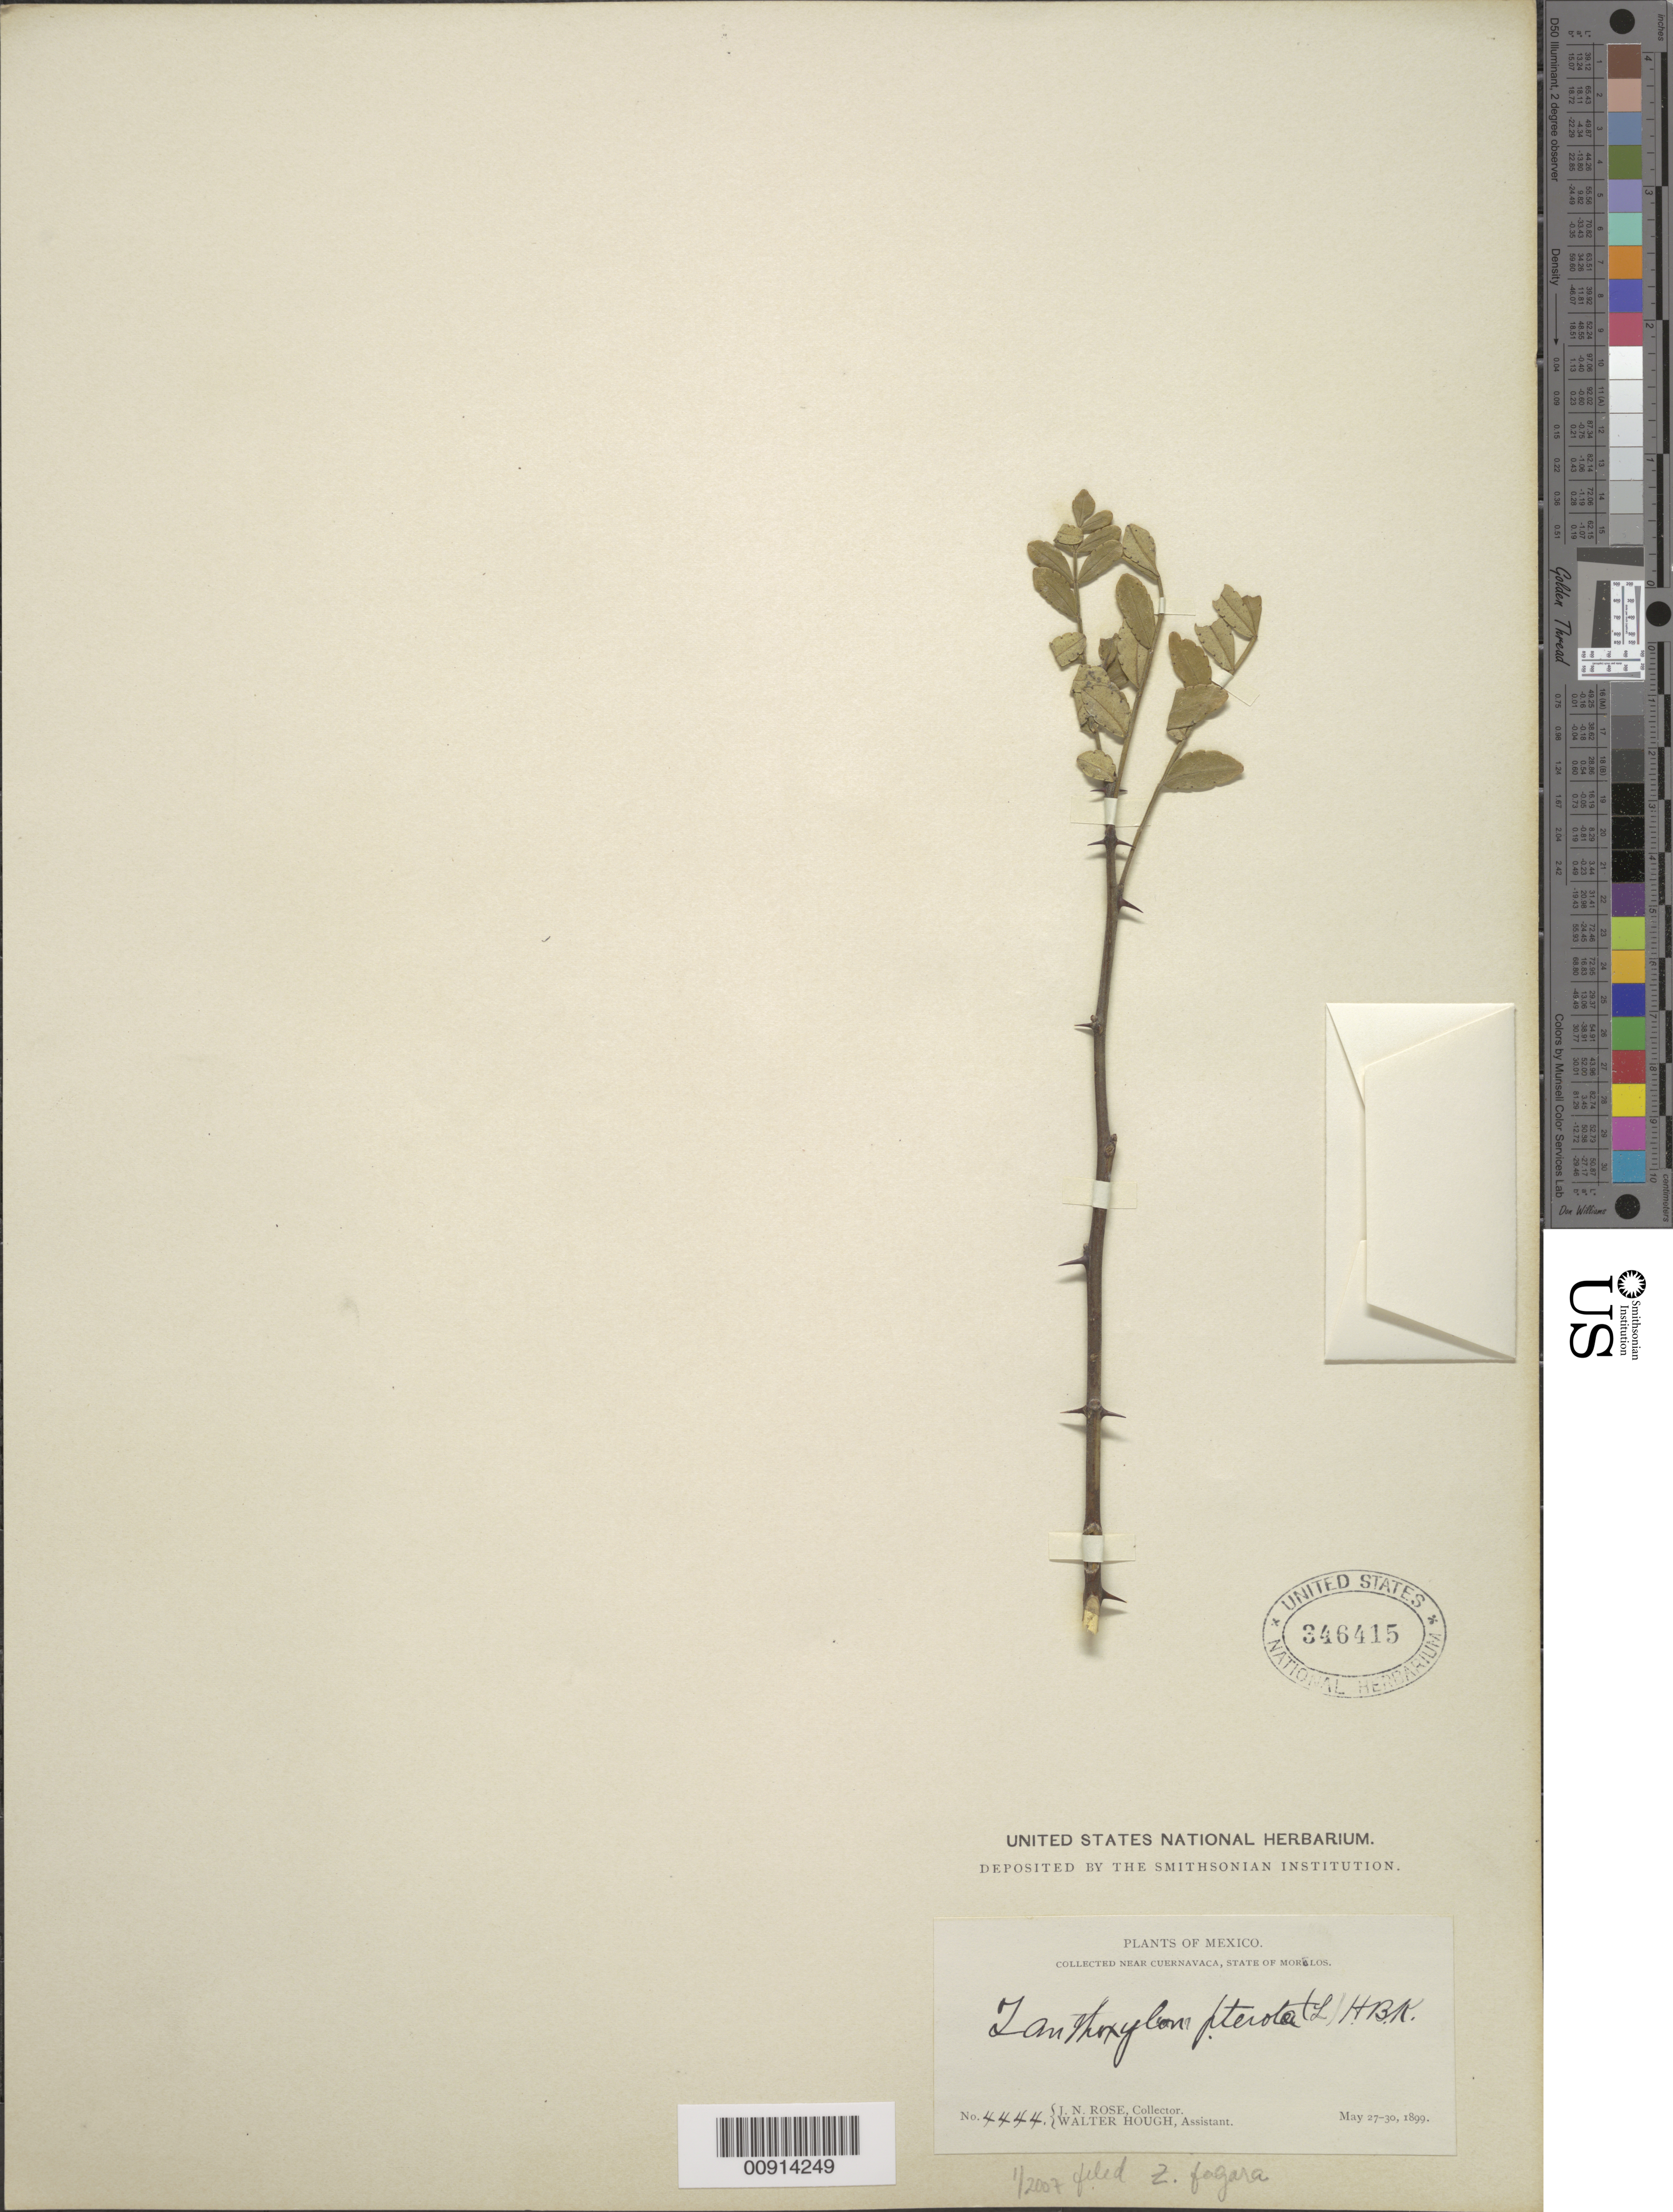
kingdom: Plantae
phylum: Tracheophyta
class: Magnoliopsida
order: Sapindales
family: Rutaceae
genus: Zanthoxylum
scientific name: Zanthoxylum fagara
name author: (L.) Sarg.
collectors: J. N. Rose & W. Hough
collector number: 4444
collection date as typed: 27 May 1899 to 30 May 1899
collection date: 1899-05-27/1899-05-30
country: Mexico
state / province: Morelos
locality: Near Cuernavaca, Morelos.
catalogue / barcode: US 346415